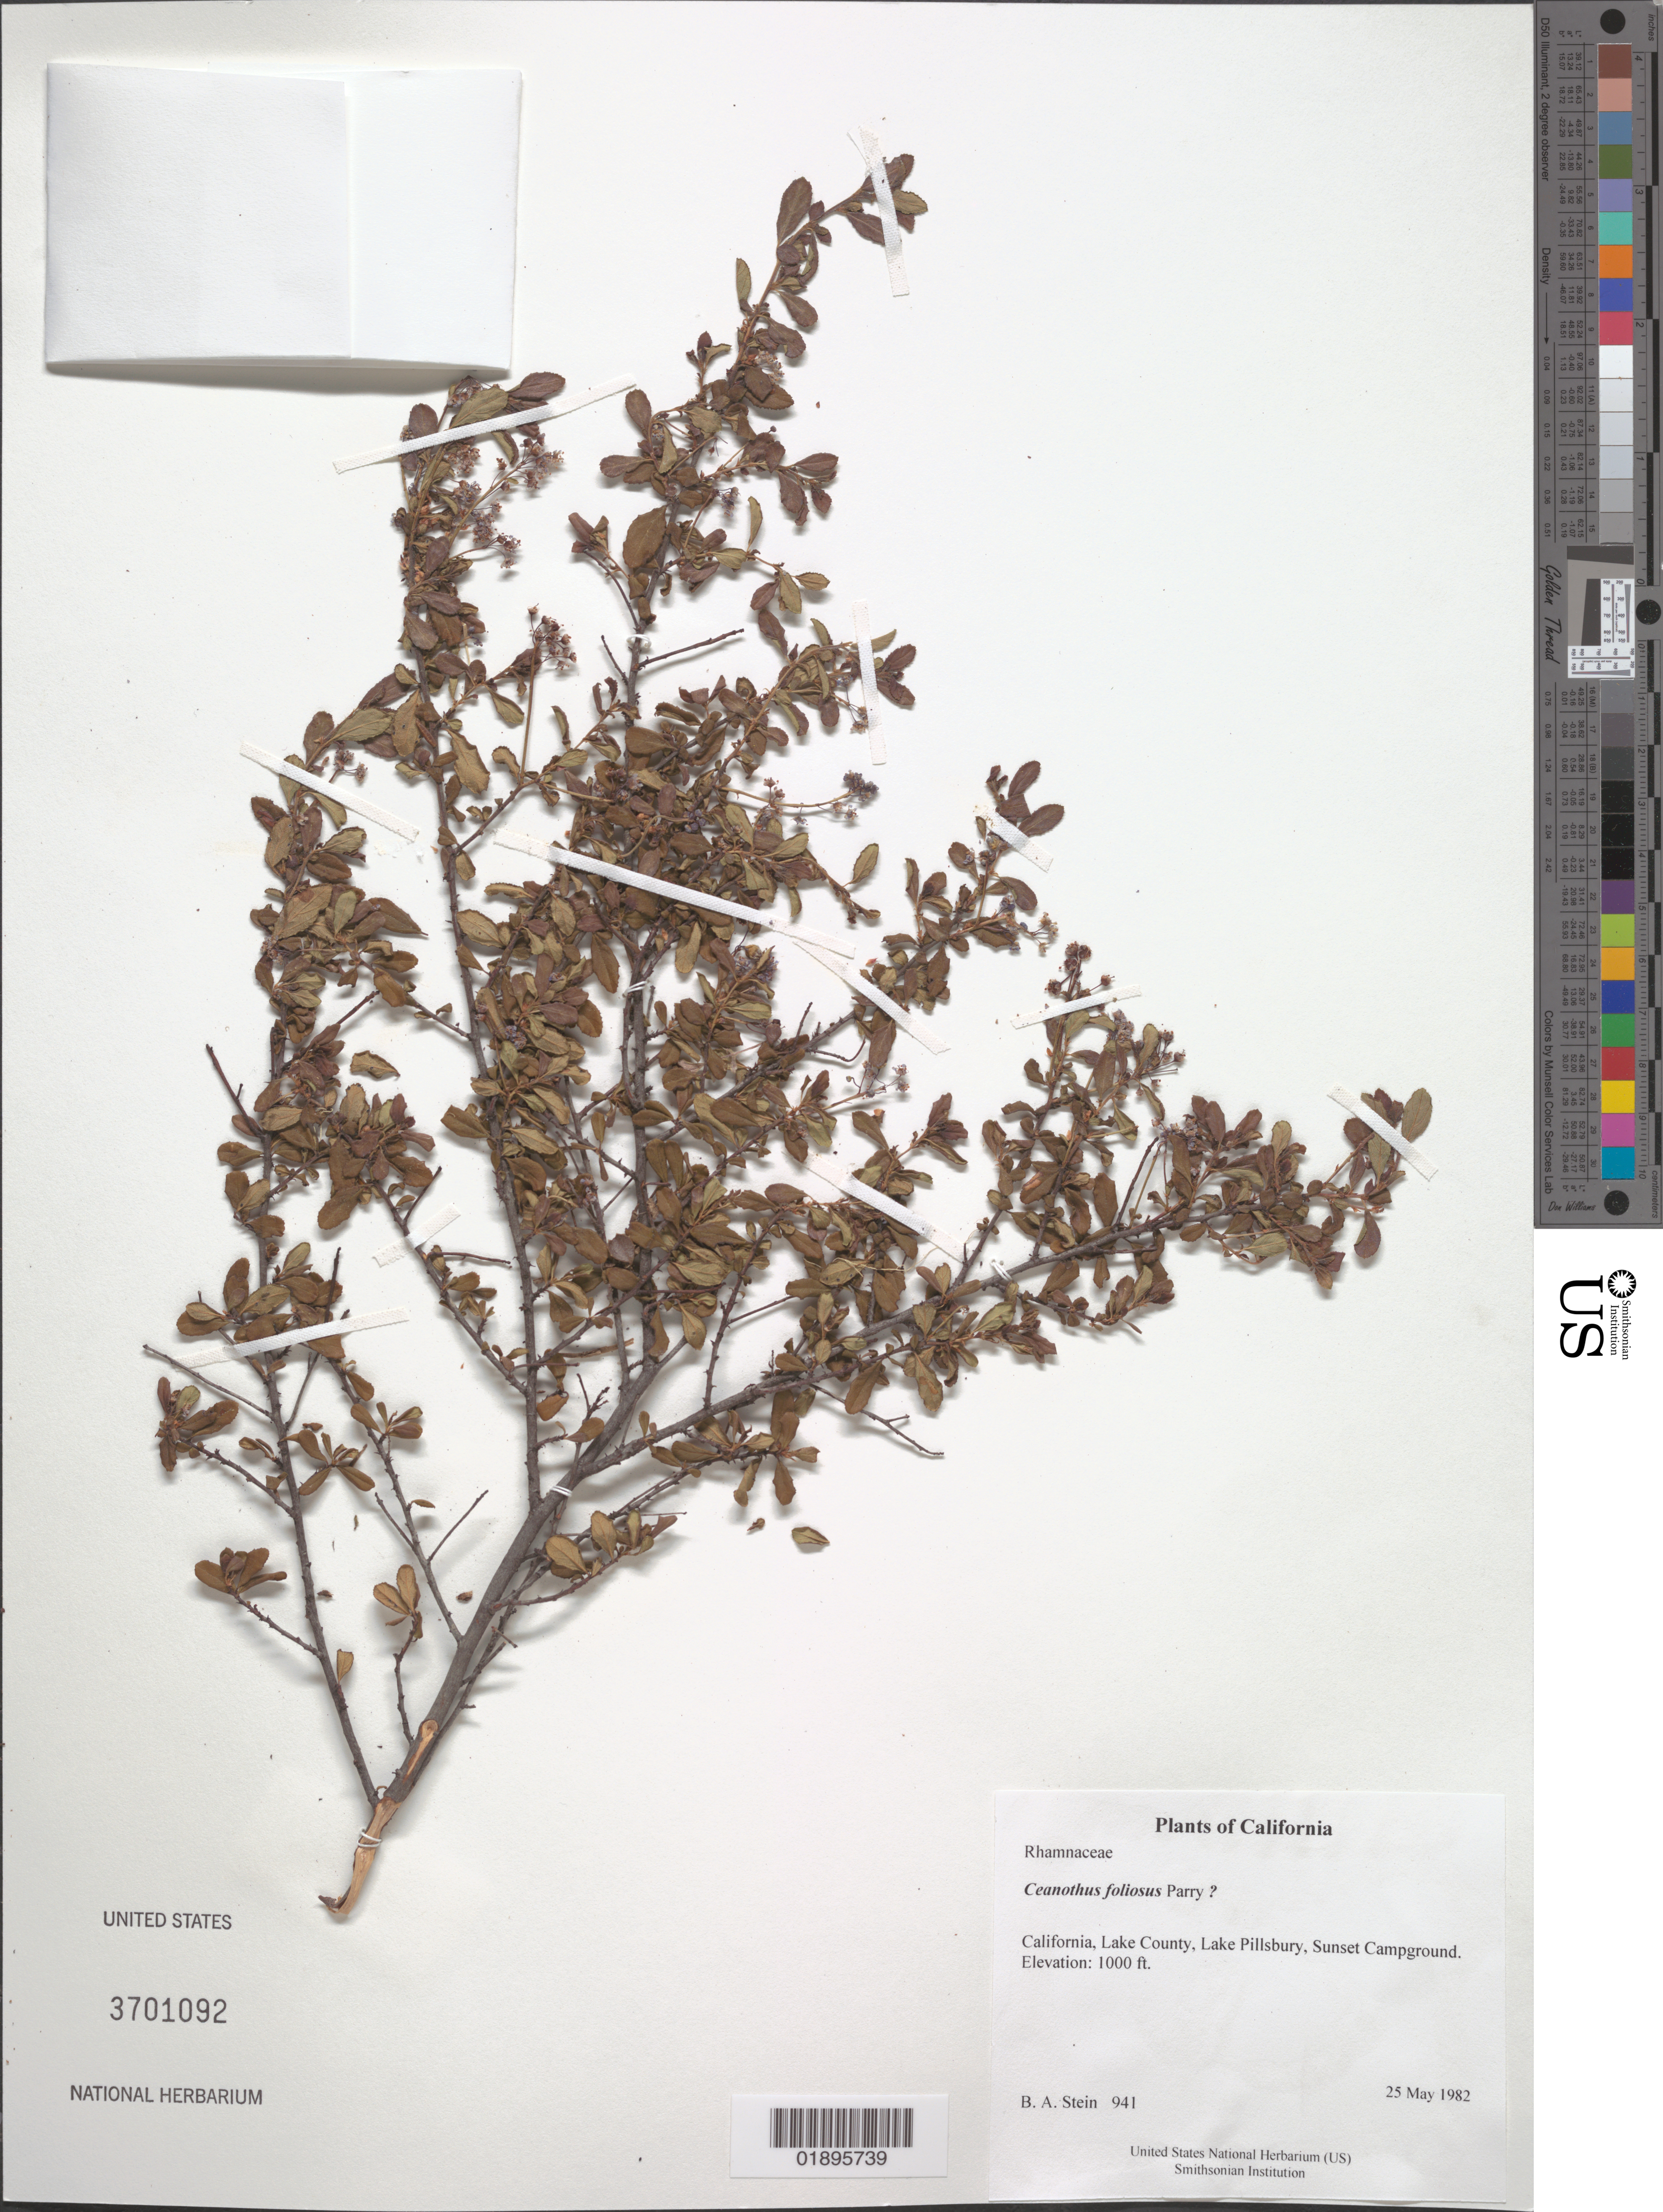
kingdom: Plantae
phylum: Tracheophyta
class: Magnoliopsida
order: Rosales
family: Rhamnaceae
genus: Ceanothus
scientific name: Ceanothus foliosus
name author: Parry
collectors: B. A. Stein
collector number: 941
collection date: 1982-05-25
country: United States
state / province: California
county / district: Lake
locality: Lake Pillsbury, Sunset Campground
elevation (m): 305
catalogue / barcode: US 3701092